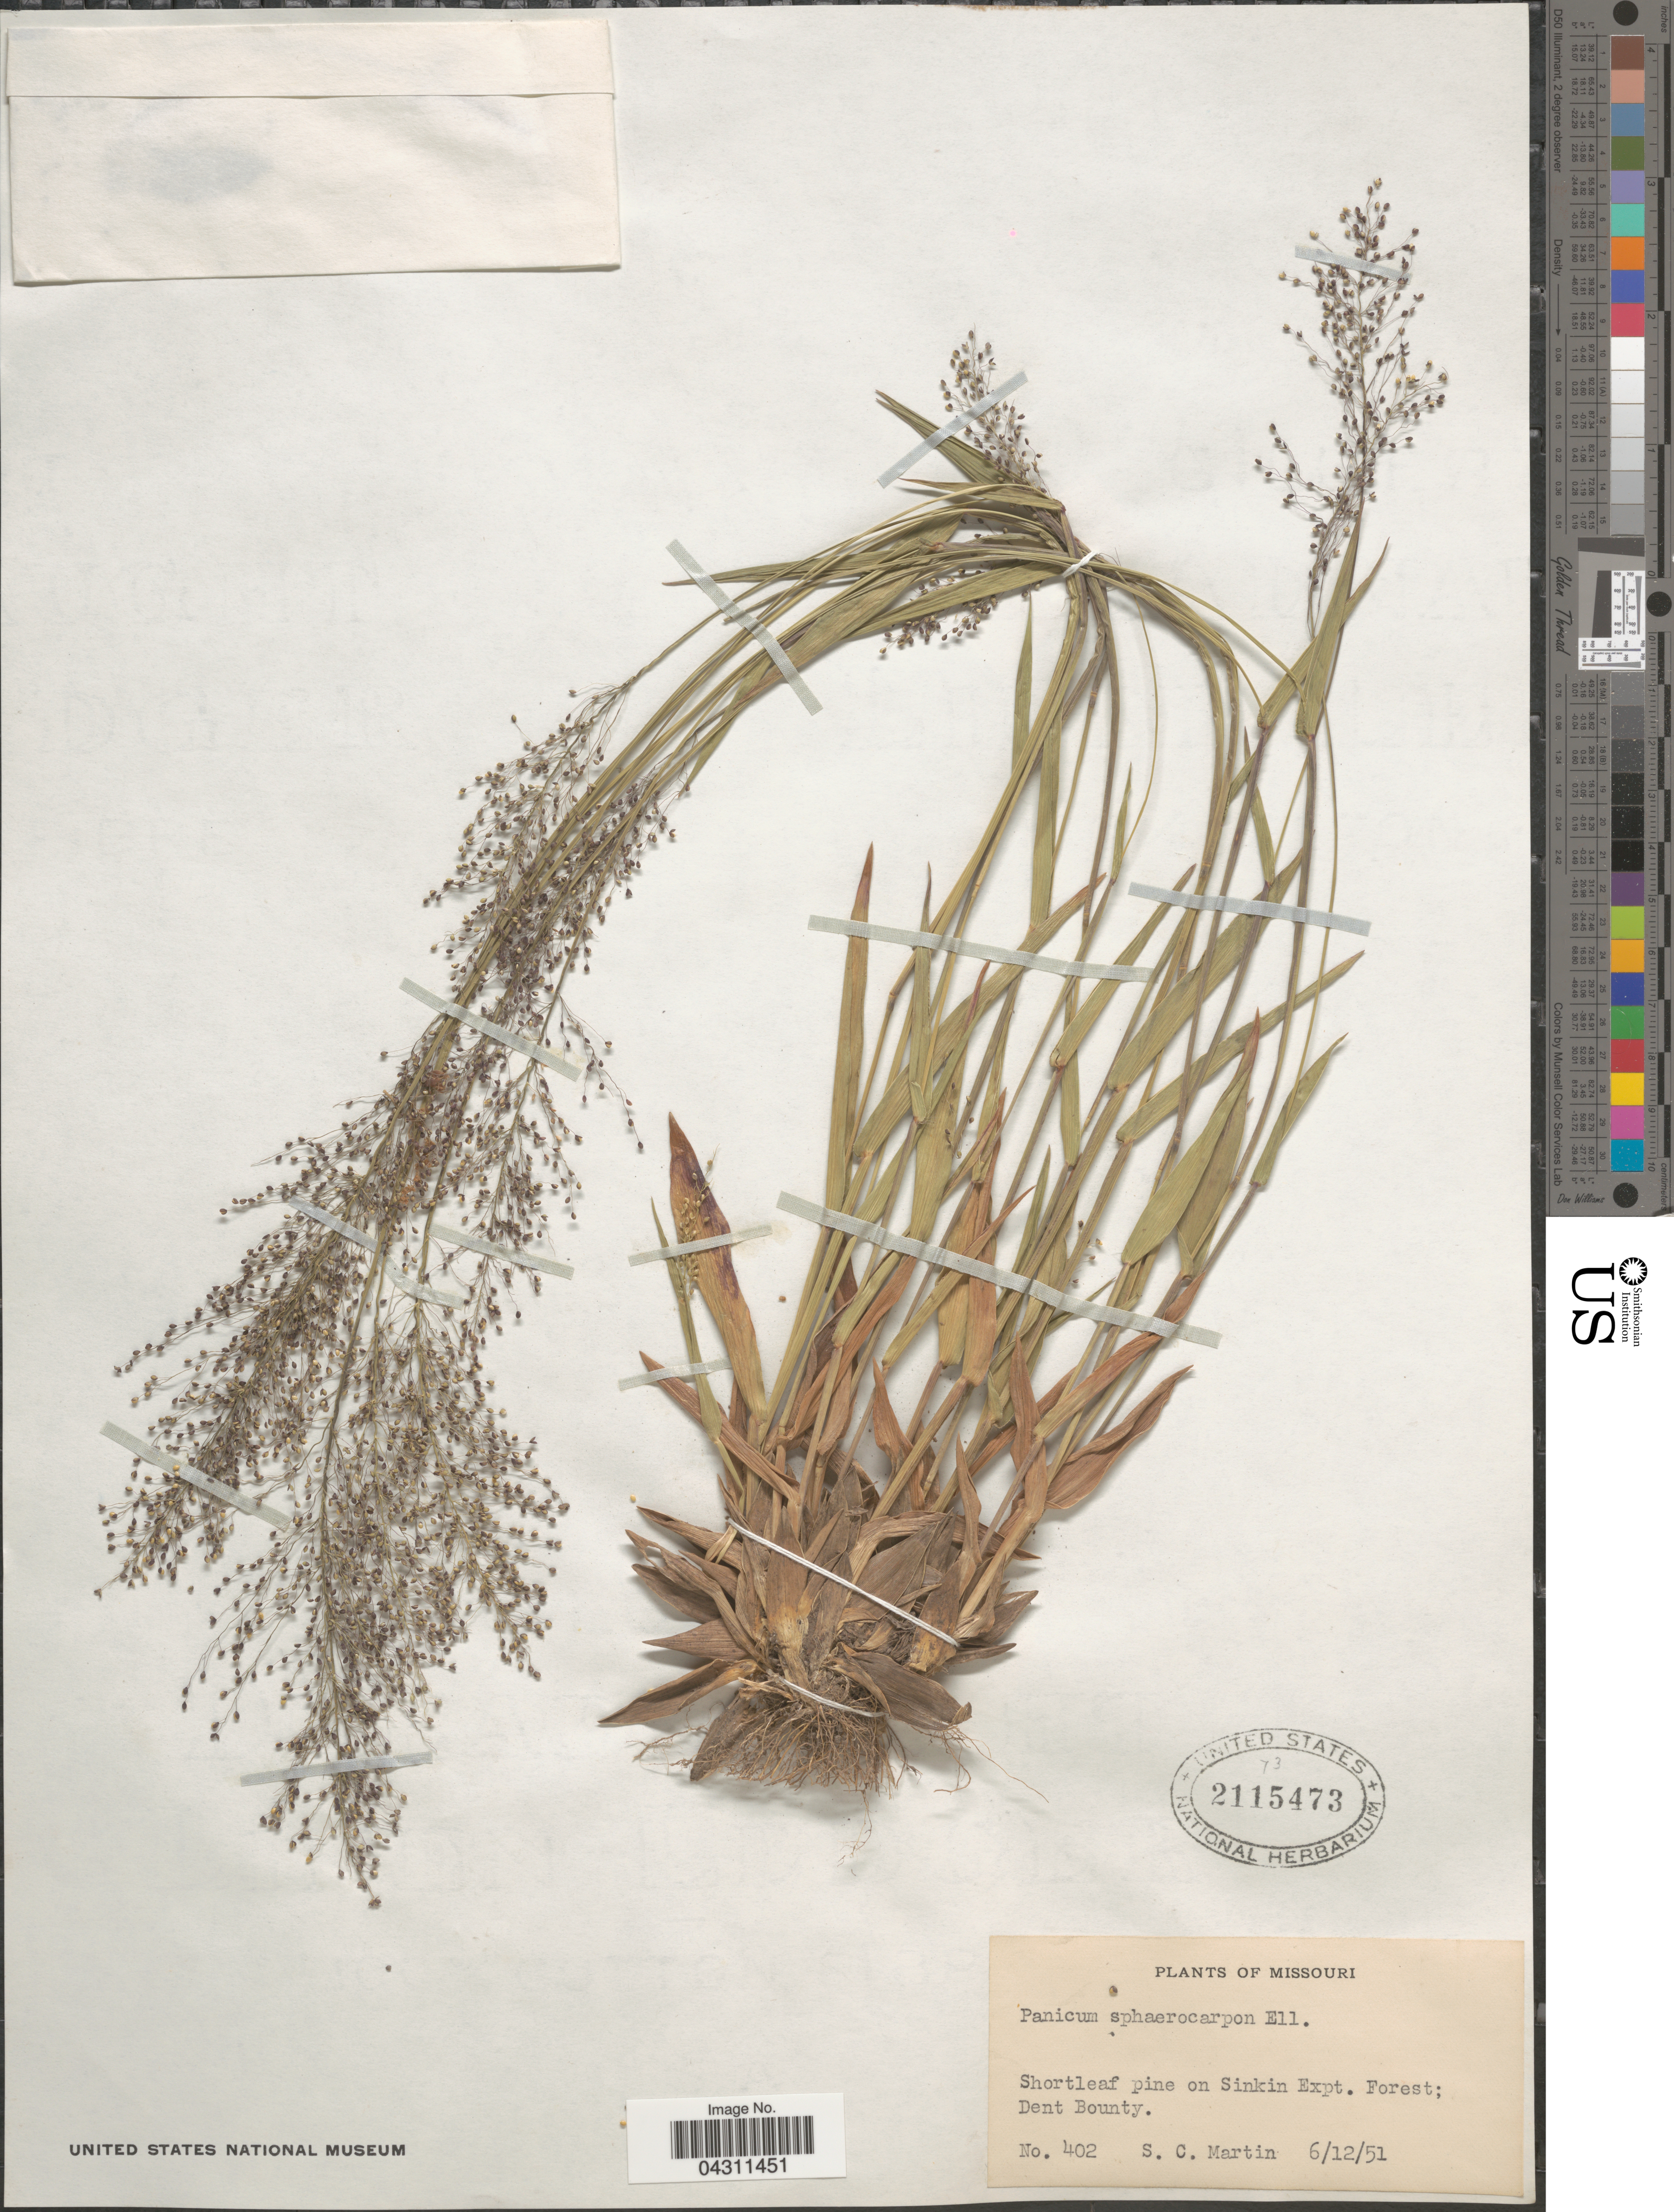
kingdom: Plantae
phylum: Tracheophyta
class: Liliopsida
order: Poales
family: Poaceae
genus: Dichanthelium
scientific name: Dichanthelium sphaerocarpon var. sphaerocarpon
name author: (Elliott) Gould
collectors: S. C. Martin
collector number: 402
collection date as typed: Transcribed d/m/y: 12/6/51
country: United States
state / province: Missouri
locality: Shortleaf pine on Sinkin Expt. Forest; Dent Bounty.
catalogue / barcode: US 2115473